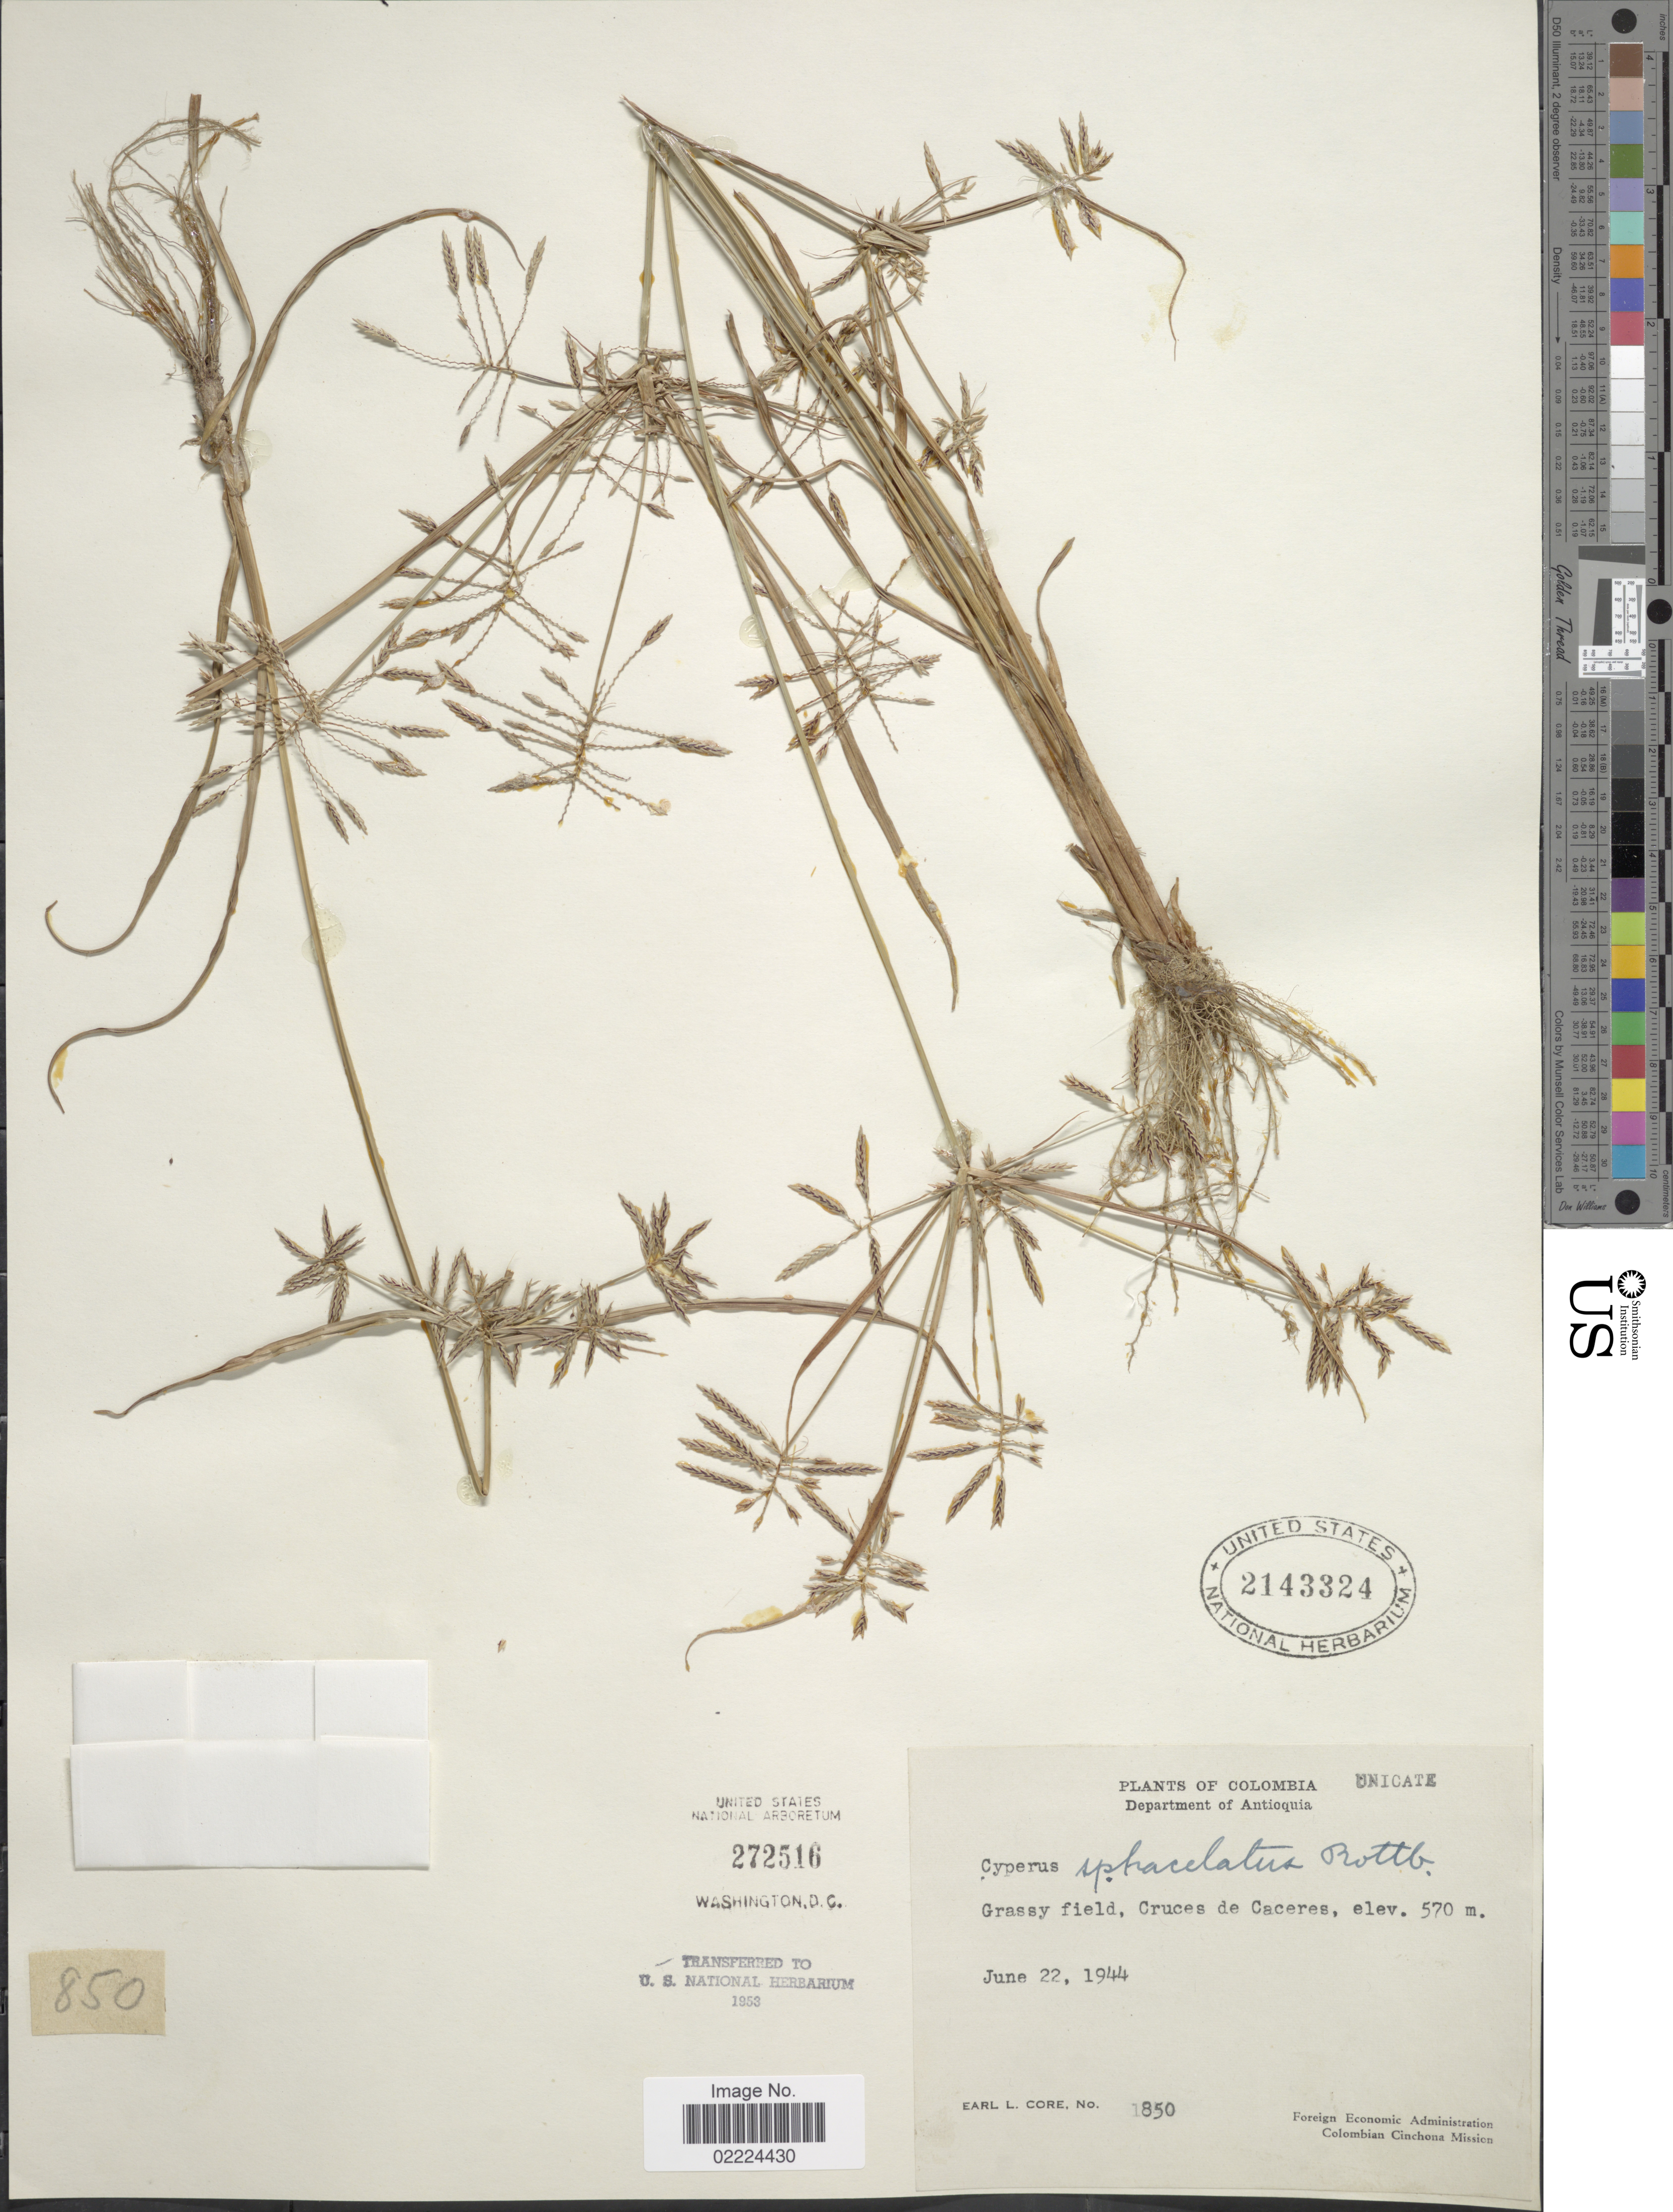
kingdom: Plantae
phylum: Tracheophyta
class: Liliopsida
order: Poales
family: Cyperaceae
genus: Cyperus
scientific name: Cyperus sphacelatus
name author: Rottb.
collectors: E. L. Core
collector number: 1850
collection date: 1944-06-22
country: Colombia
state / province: Antioquia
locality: Cruces de Caceres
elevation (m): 570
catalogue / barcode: US 2143324